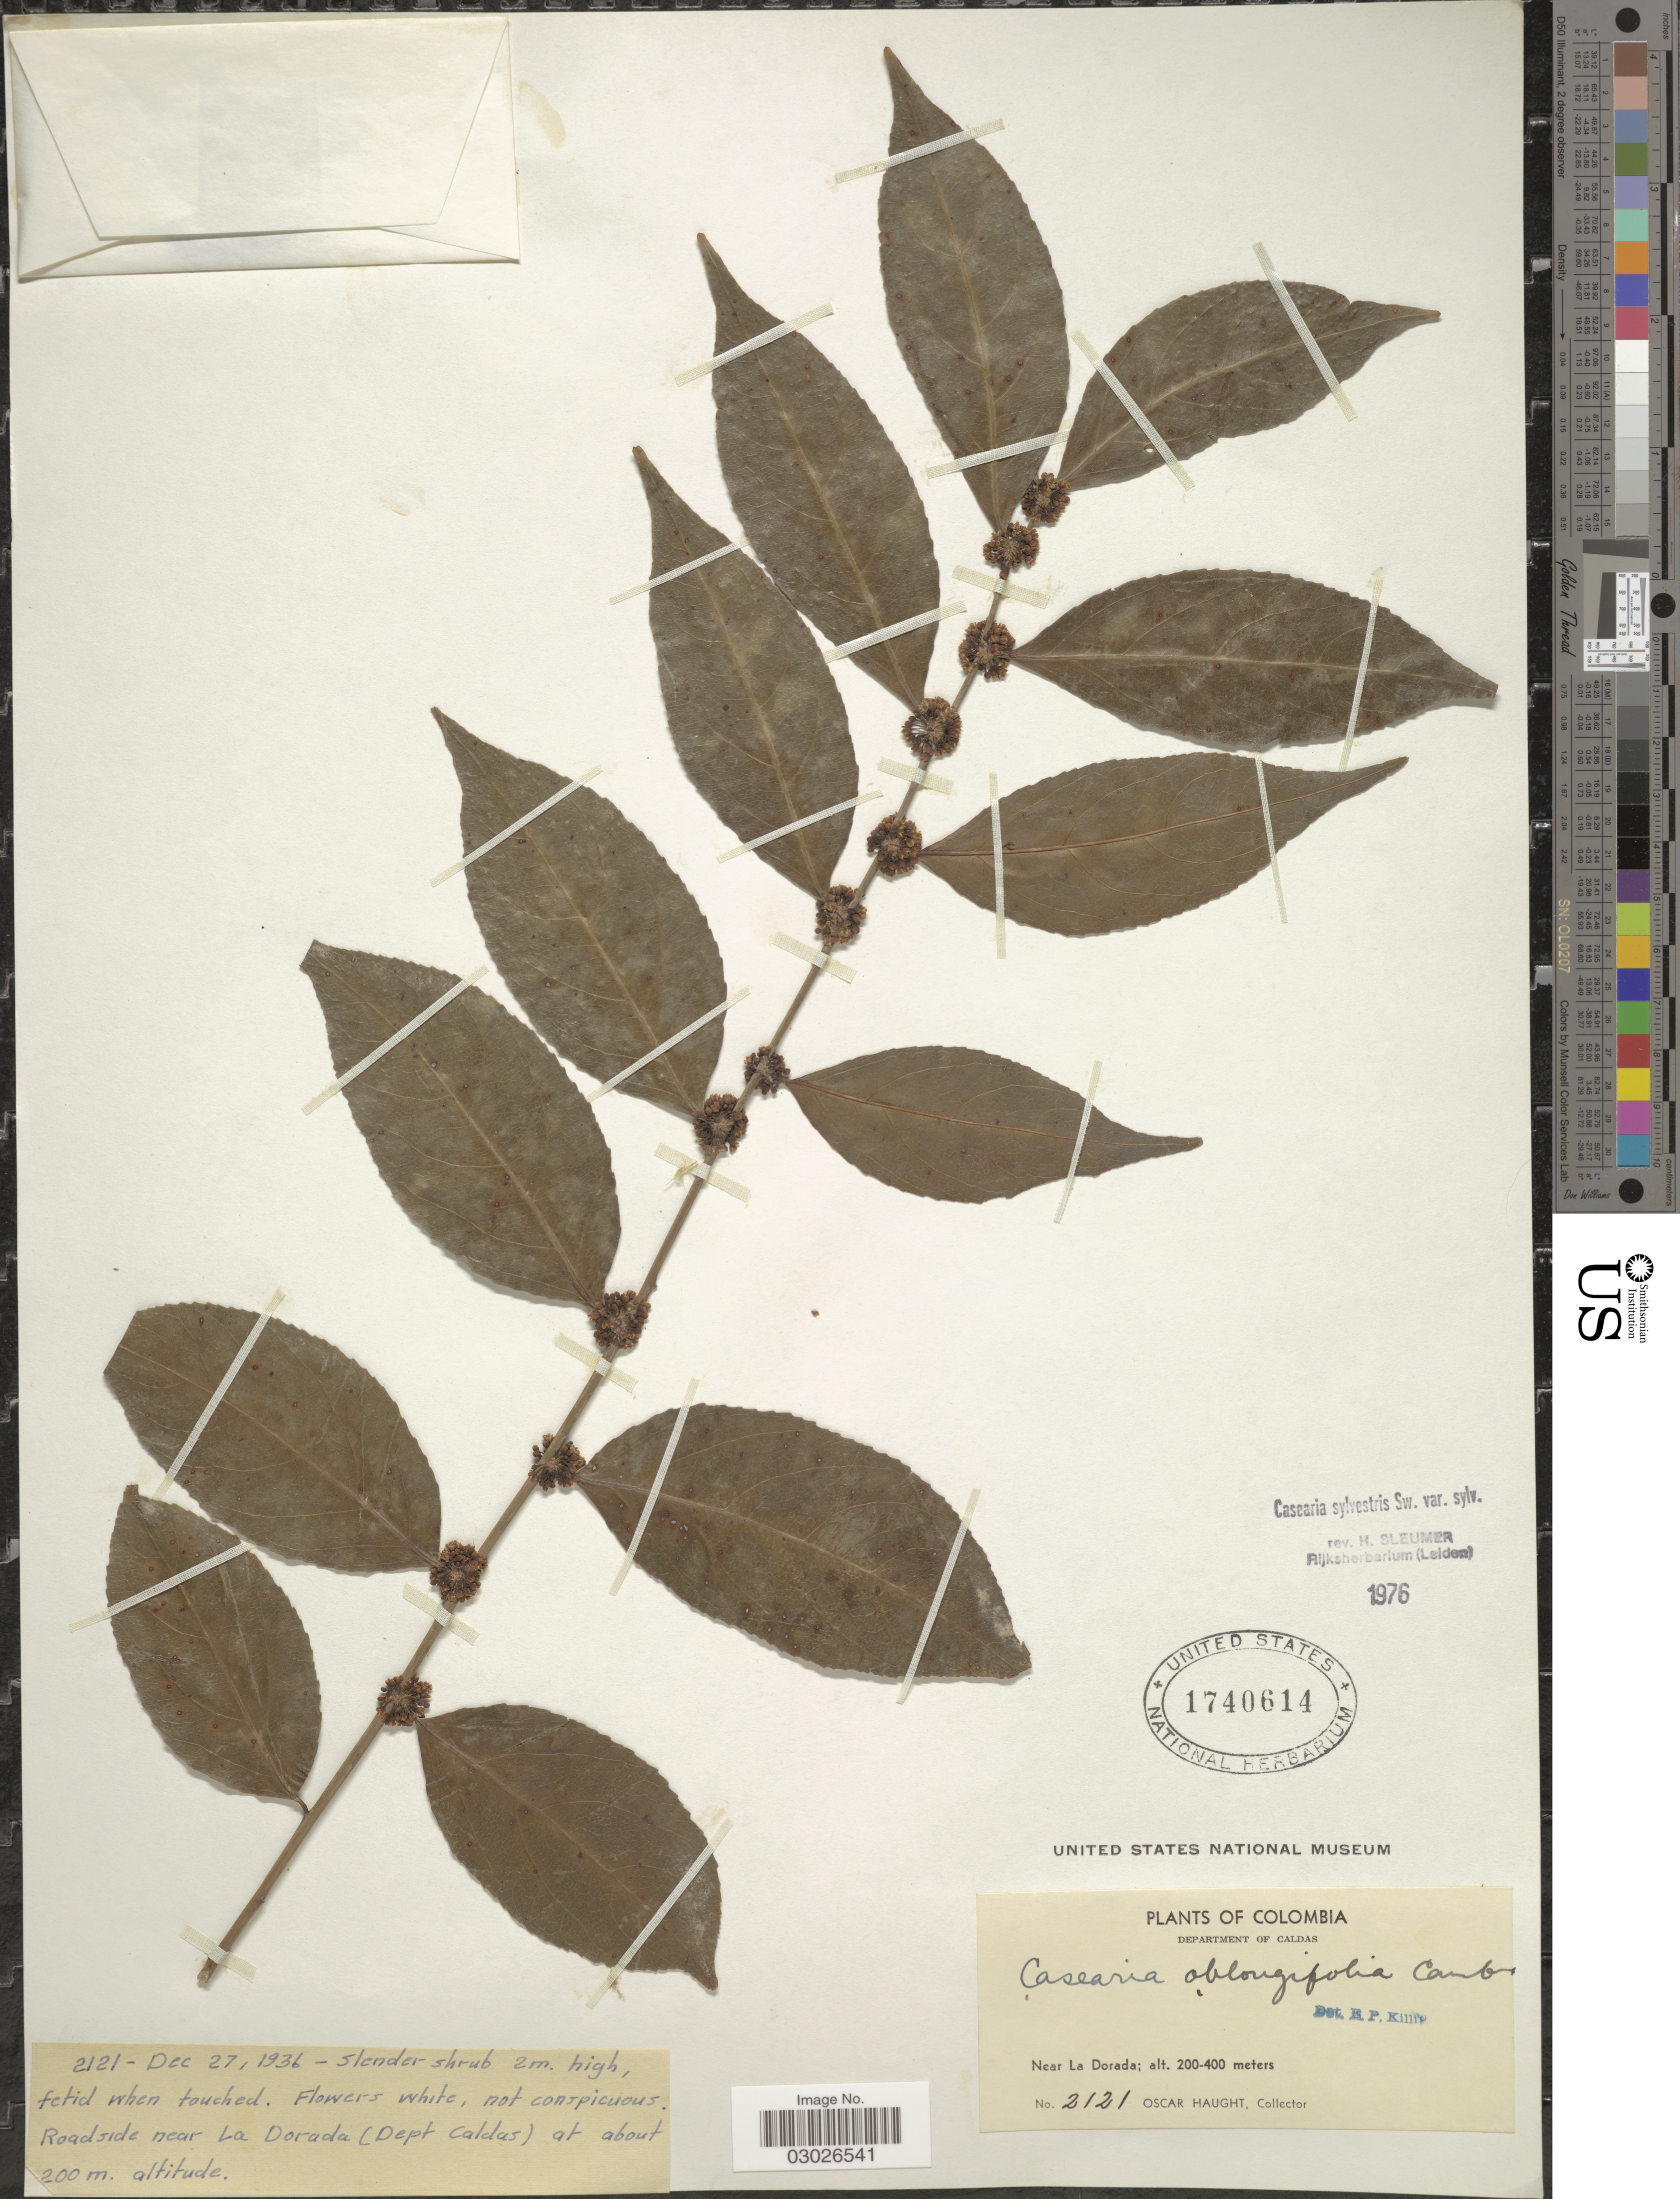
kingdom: Plantae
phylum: Tracheophyta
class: Magnoliopsida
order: Malpighiales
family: Salicaceae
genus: Casearia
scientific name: Casearia sylvestris var. sylvestris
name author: Sw.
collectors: O. Haught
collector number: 2121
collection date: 1936-12-27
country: Colombia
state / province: Caldas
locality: Department of Caldas, Roadside near La Dorada (Dept. Caldas).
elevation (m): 200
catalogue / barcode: US 1740614